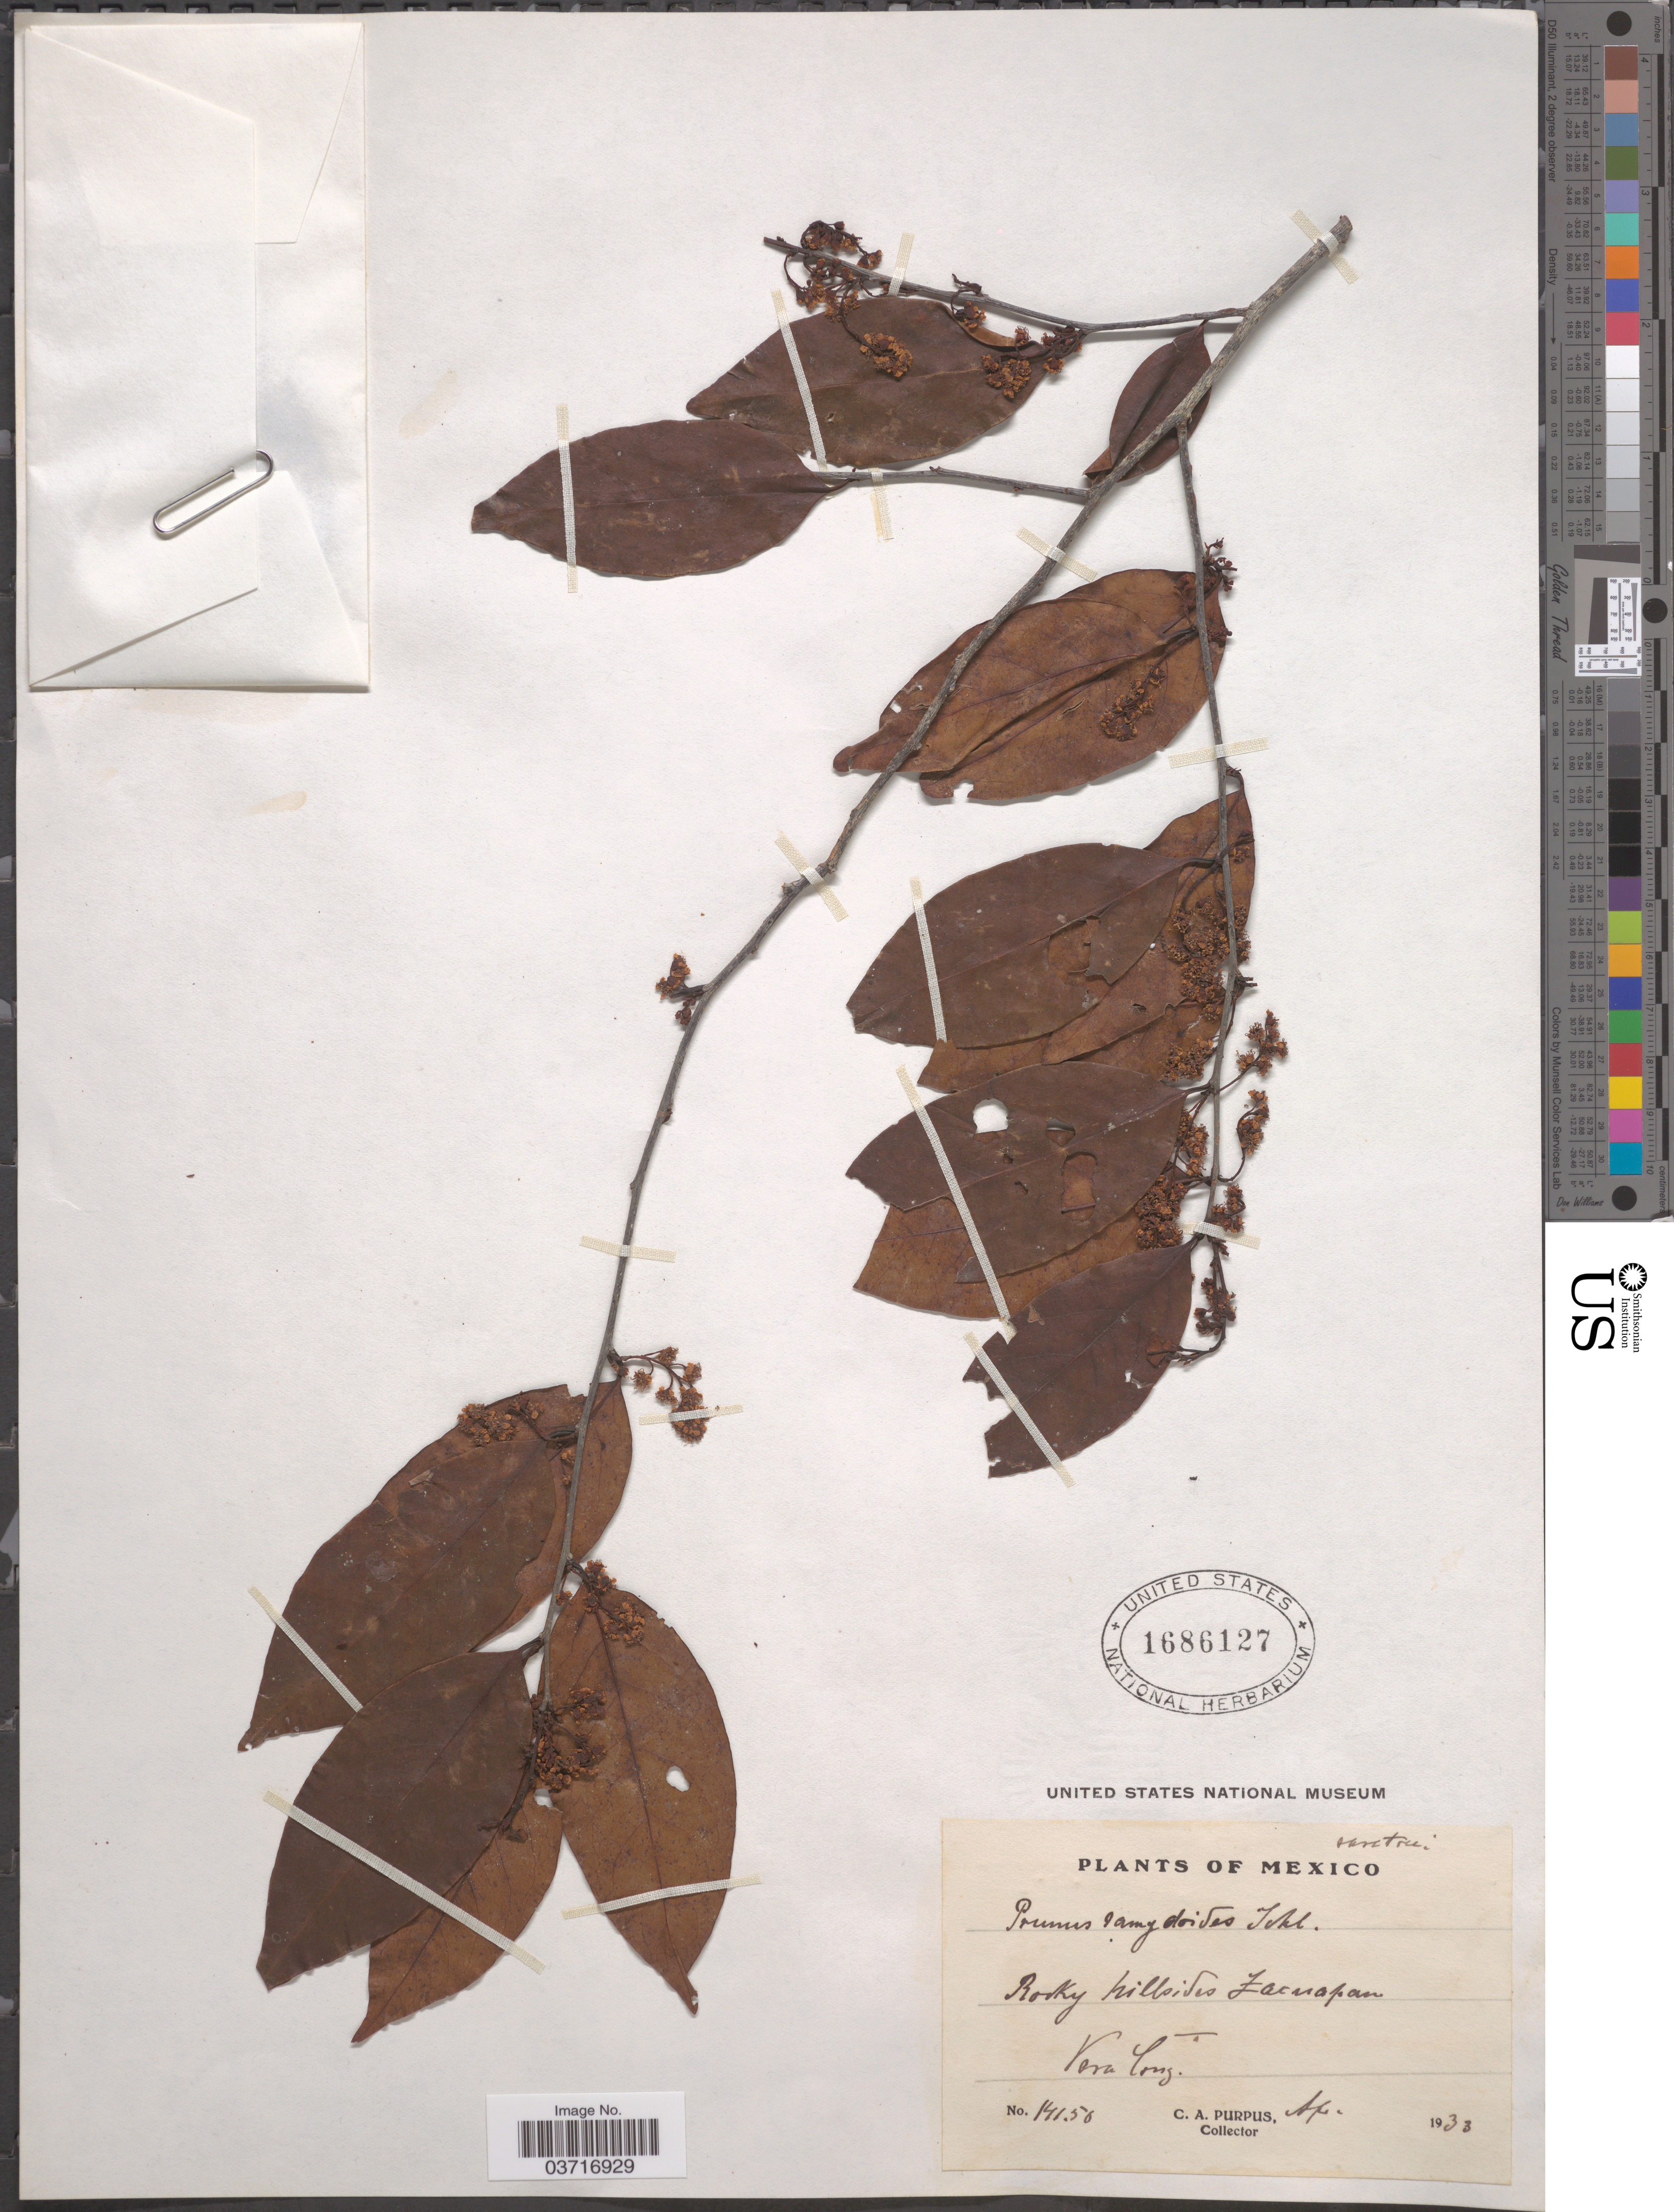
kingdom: Plantae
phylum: Tracheophyta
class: Magnoliopsida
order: Rosales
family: Rosaceae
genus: Prunus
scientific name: Prunus samydoides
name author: Schltdl.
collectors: C. A. Purpus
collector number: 14156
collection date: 1933-04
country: Mexico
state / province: Veracruz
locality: Rocky hillsides Zacuapan Vera Cruz.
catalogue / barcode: US 1686127